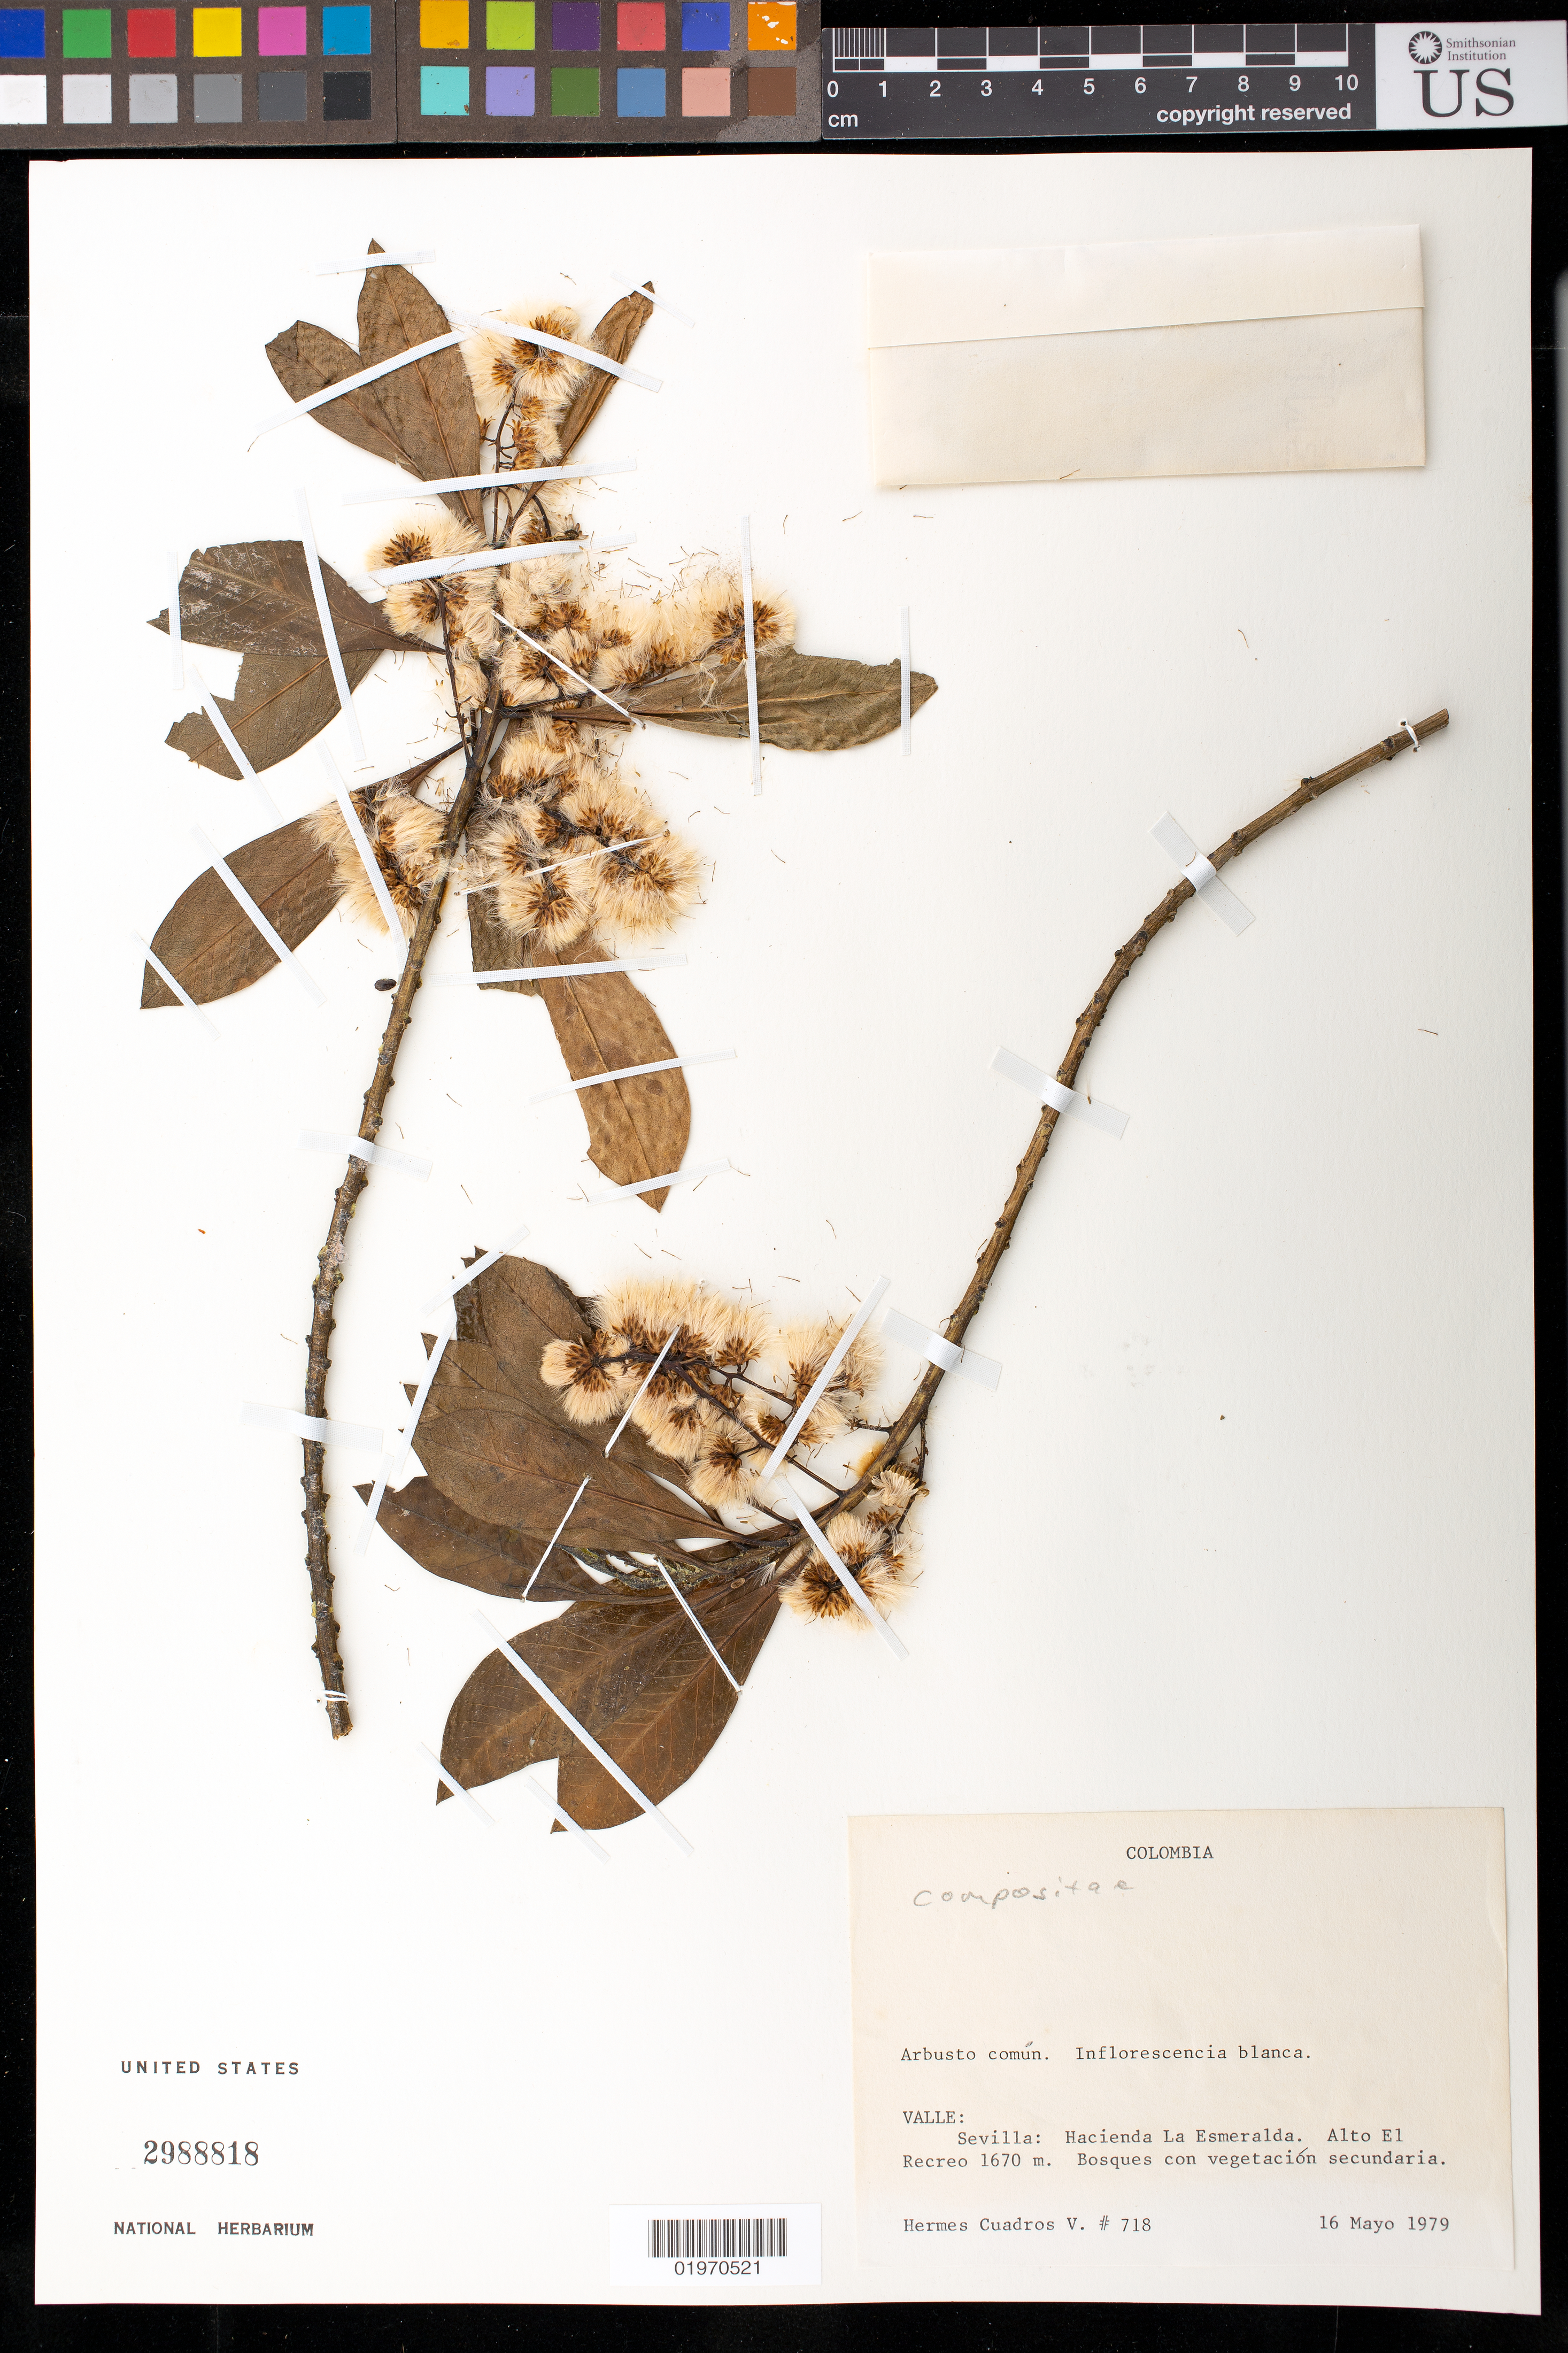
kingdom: Plantae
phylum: Tracheophyta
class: Magnoliopsida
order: Asterales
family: Asteraceae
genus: Baccharis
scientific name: Baccharis sp.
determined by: Ávila C., Fabio Andrés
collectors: H. Cuadros V.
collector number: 718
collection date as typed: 16 Mayo 1979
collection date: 1979-05-16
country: Colombia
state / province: Valle del Cauca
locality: Sevilla, Hacienda La Esmeralda.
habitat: Bosques con vegetacion secundaria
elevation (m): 1670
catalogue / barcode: US 2988818